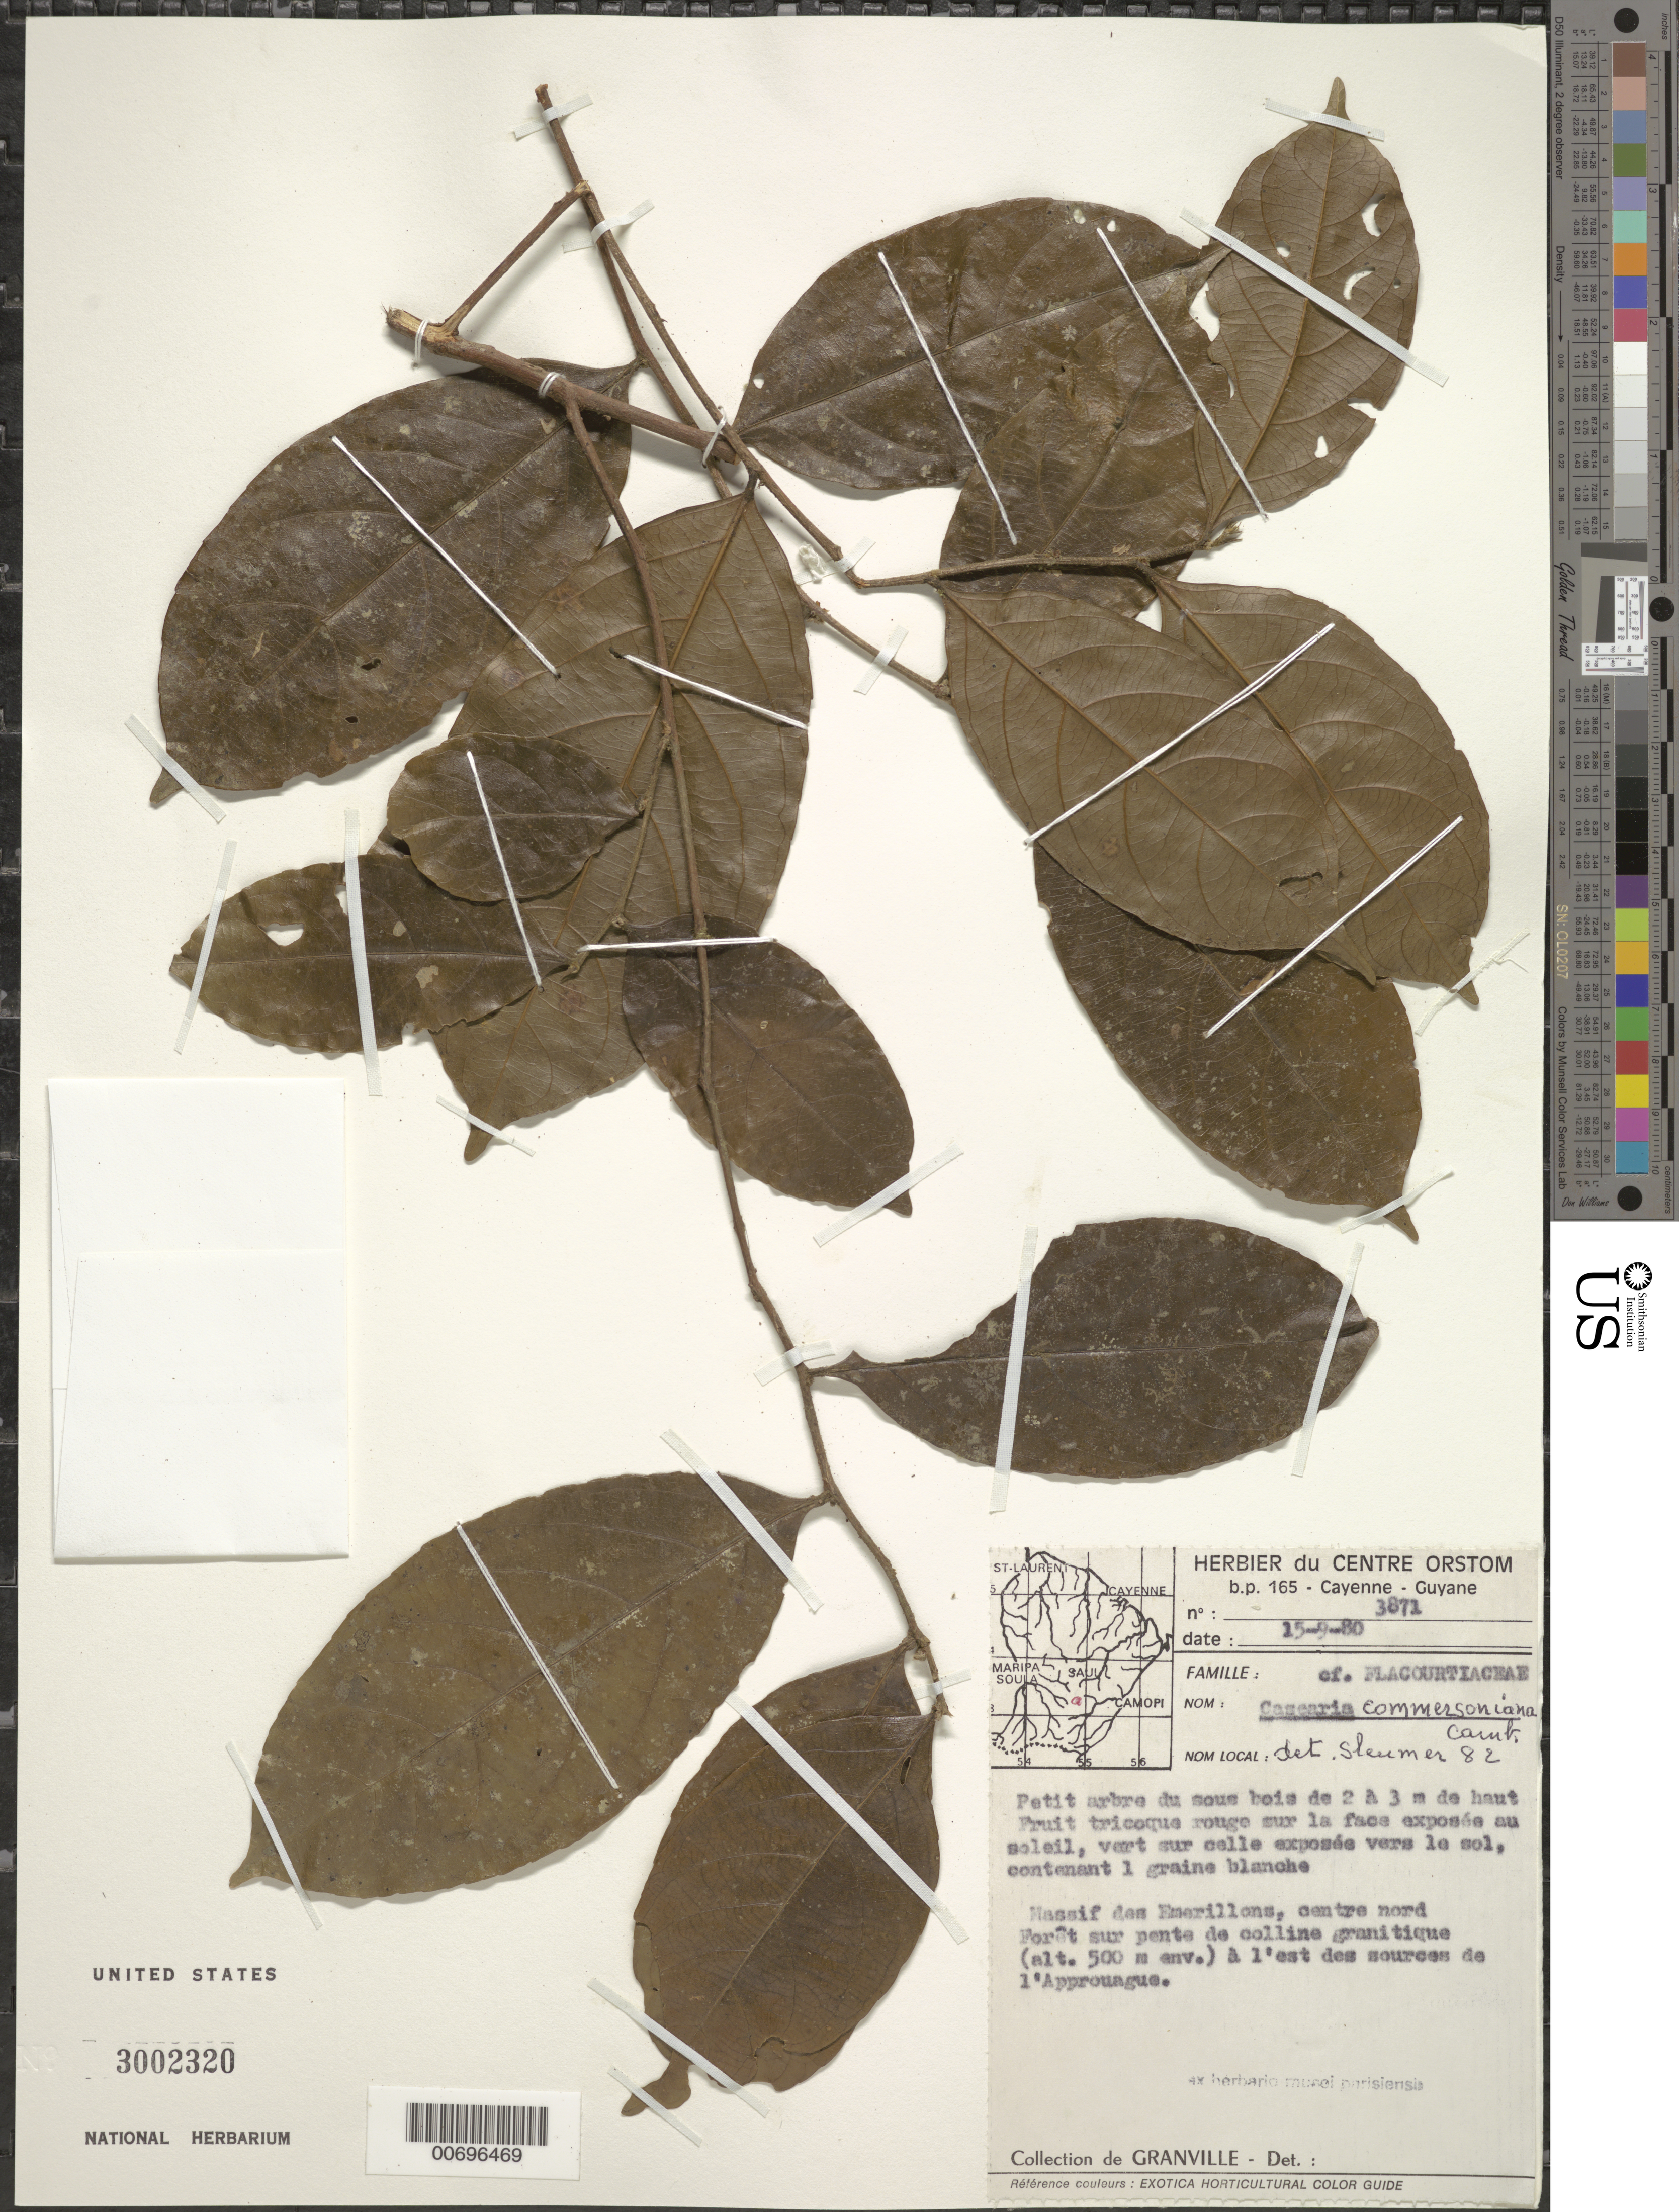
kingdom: Plantae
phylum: Tracheophyta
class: Magnoliopsida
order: Malpighiales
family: Salicaceae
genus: Piparea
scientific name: Piparea dentata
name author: Aubl.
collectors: J.-J. de Granville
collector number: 3871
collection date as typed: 15-Sep-80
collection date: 1980-09-15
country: French Guiana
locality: Émerillon Massif, centre Nord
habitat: Forest on slope of granitic hill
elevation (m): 500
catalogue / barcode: US 3002320